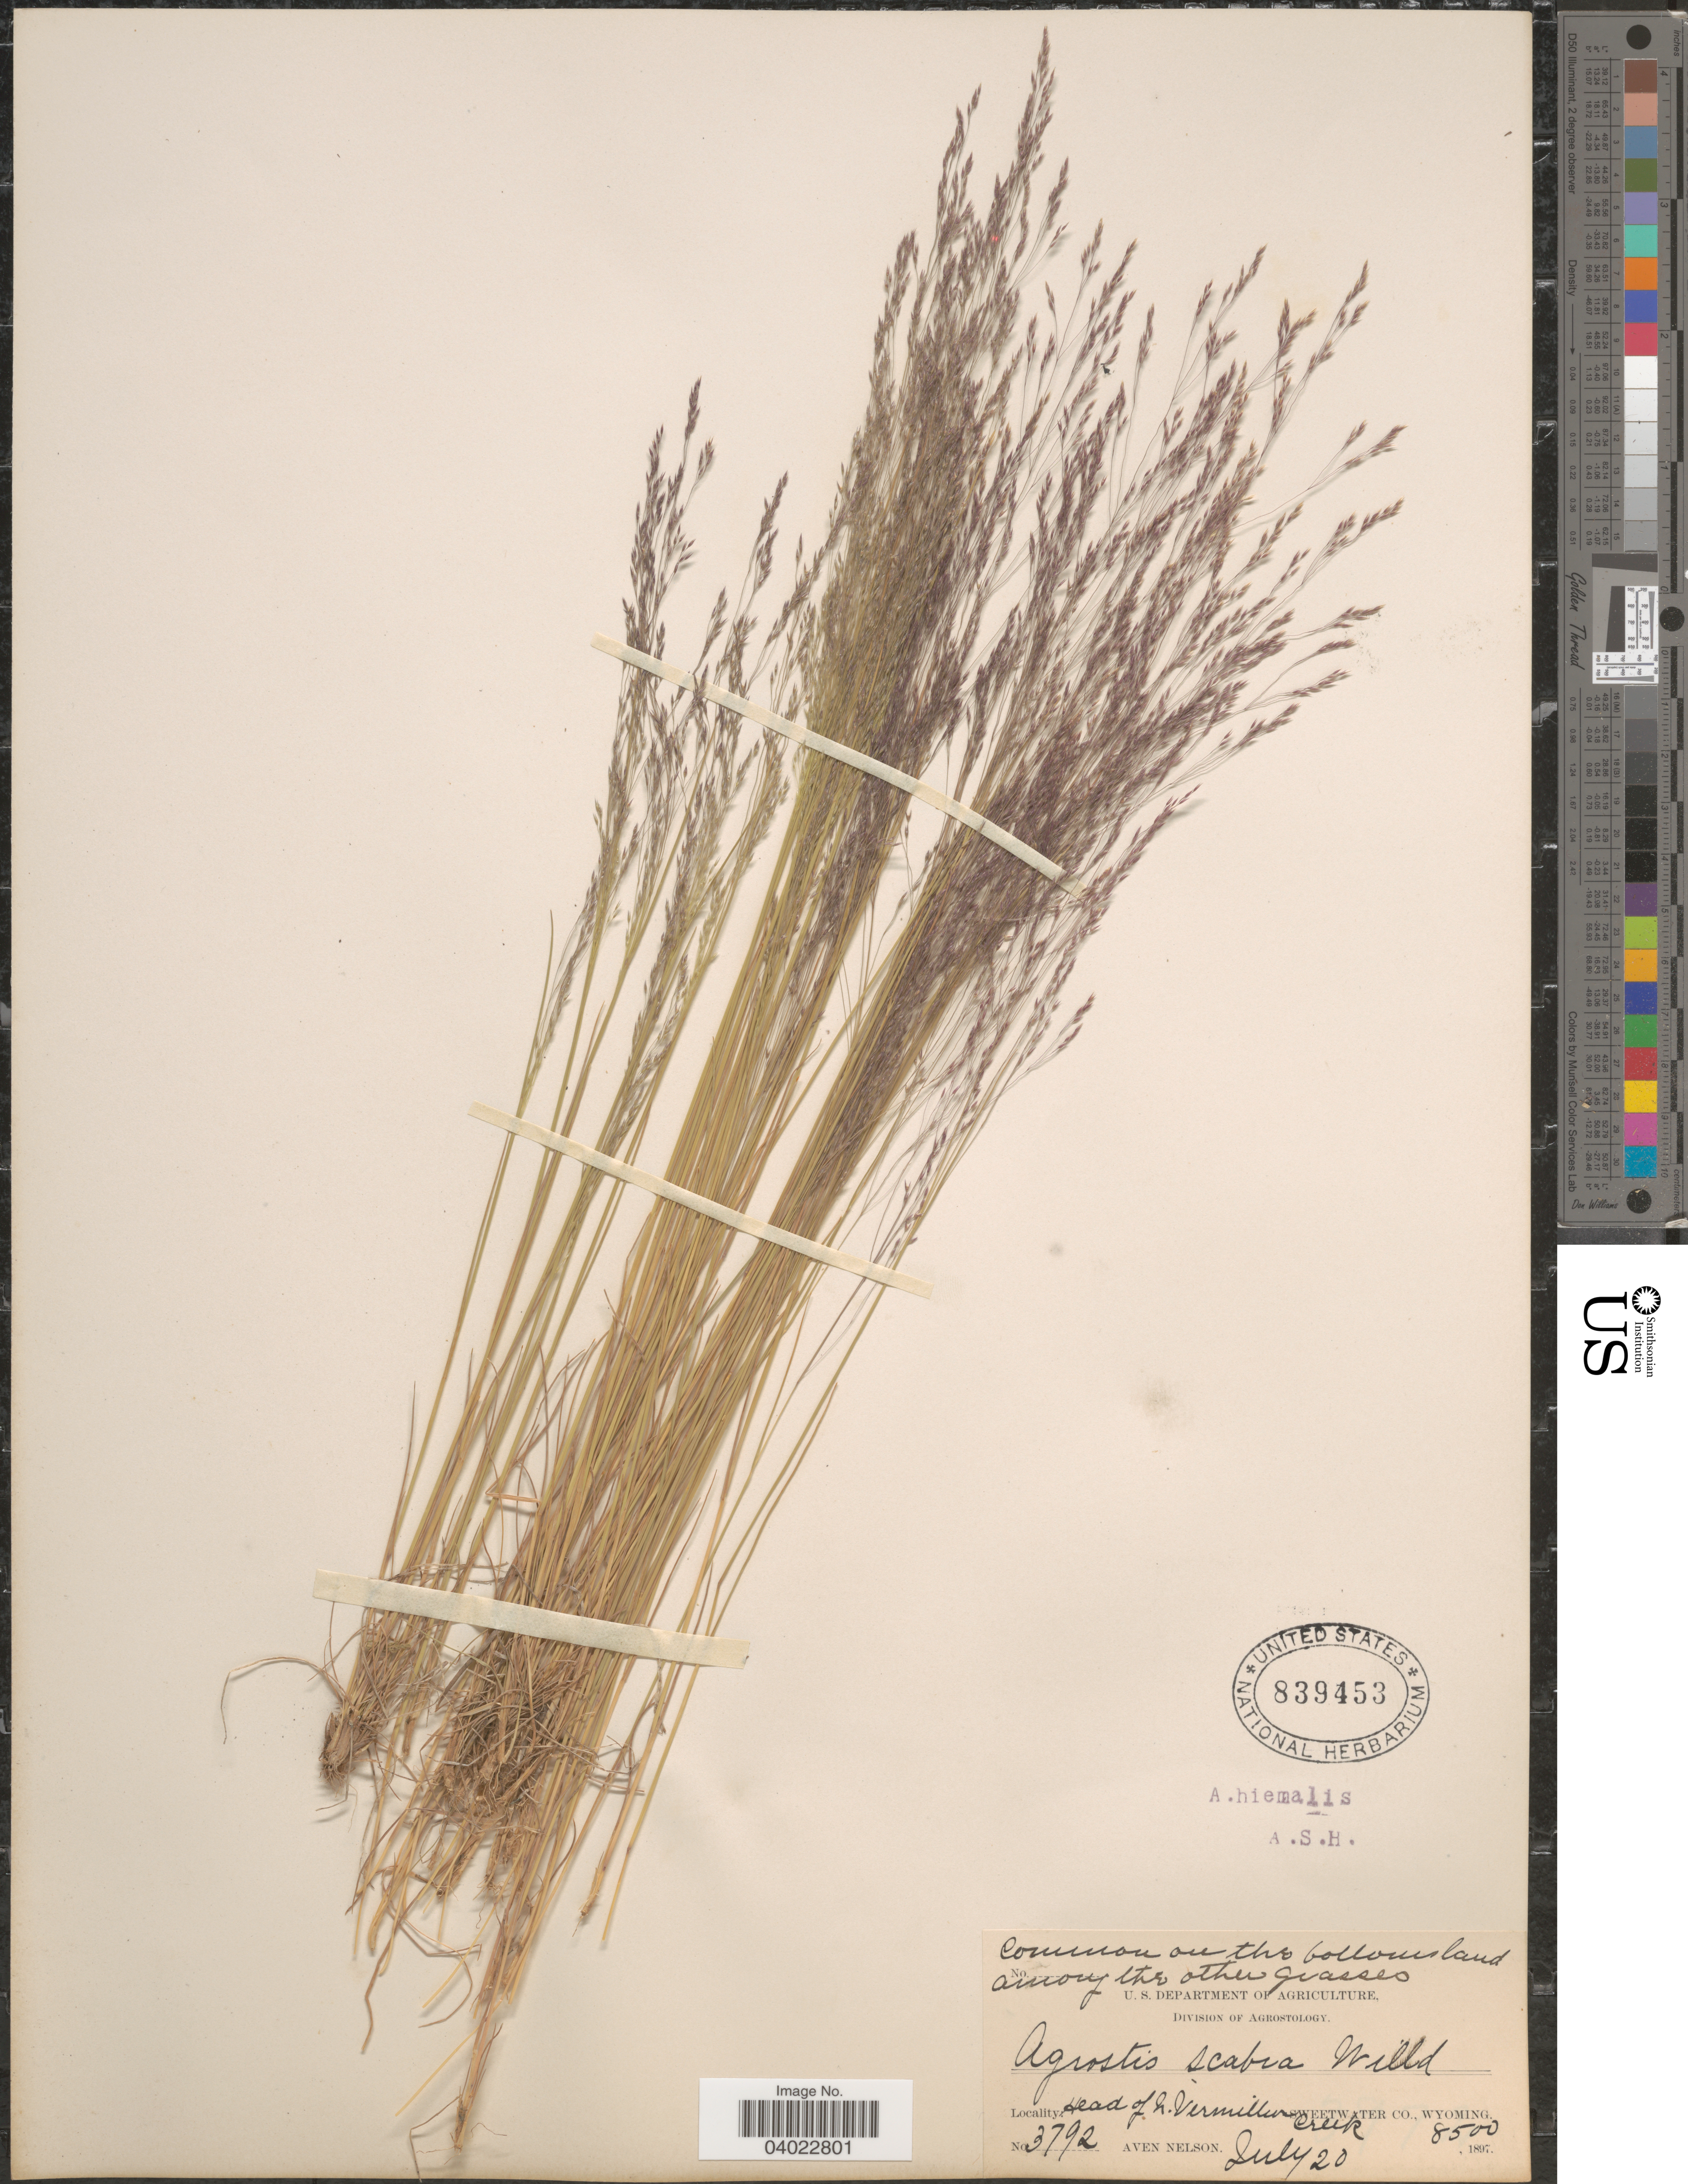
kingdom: Plantae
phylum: Tracheophyta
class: Liliopsida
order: Poales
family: Poaceae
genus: Agrostis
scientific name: Agrostis scabra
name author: Willd.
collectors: A. Nelson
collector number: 3792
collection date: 1897-07-20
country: United States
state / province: Wyoming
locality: Head of N. Vermillion Creek. Sweetwater Co.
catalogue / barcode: US 839453